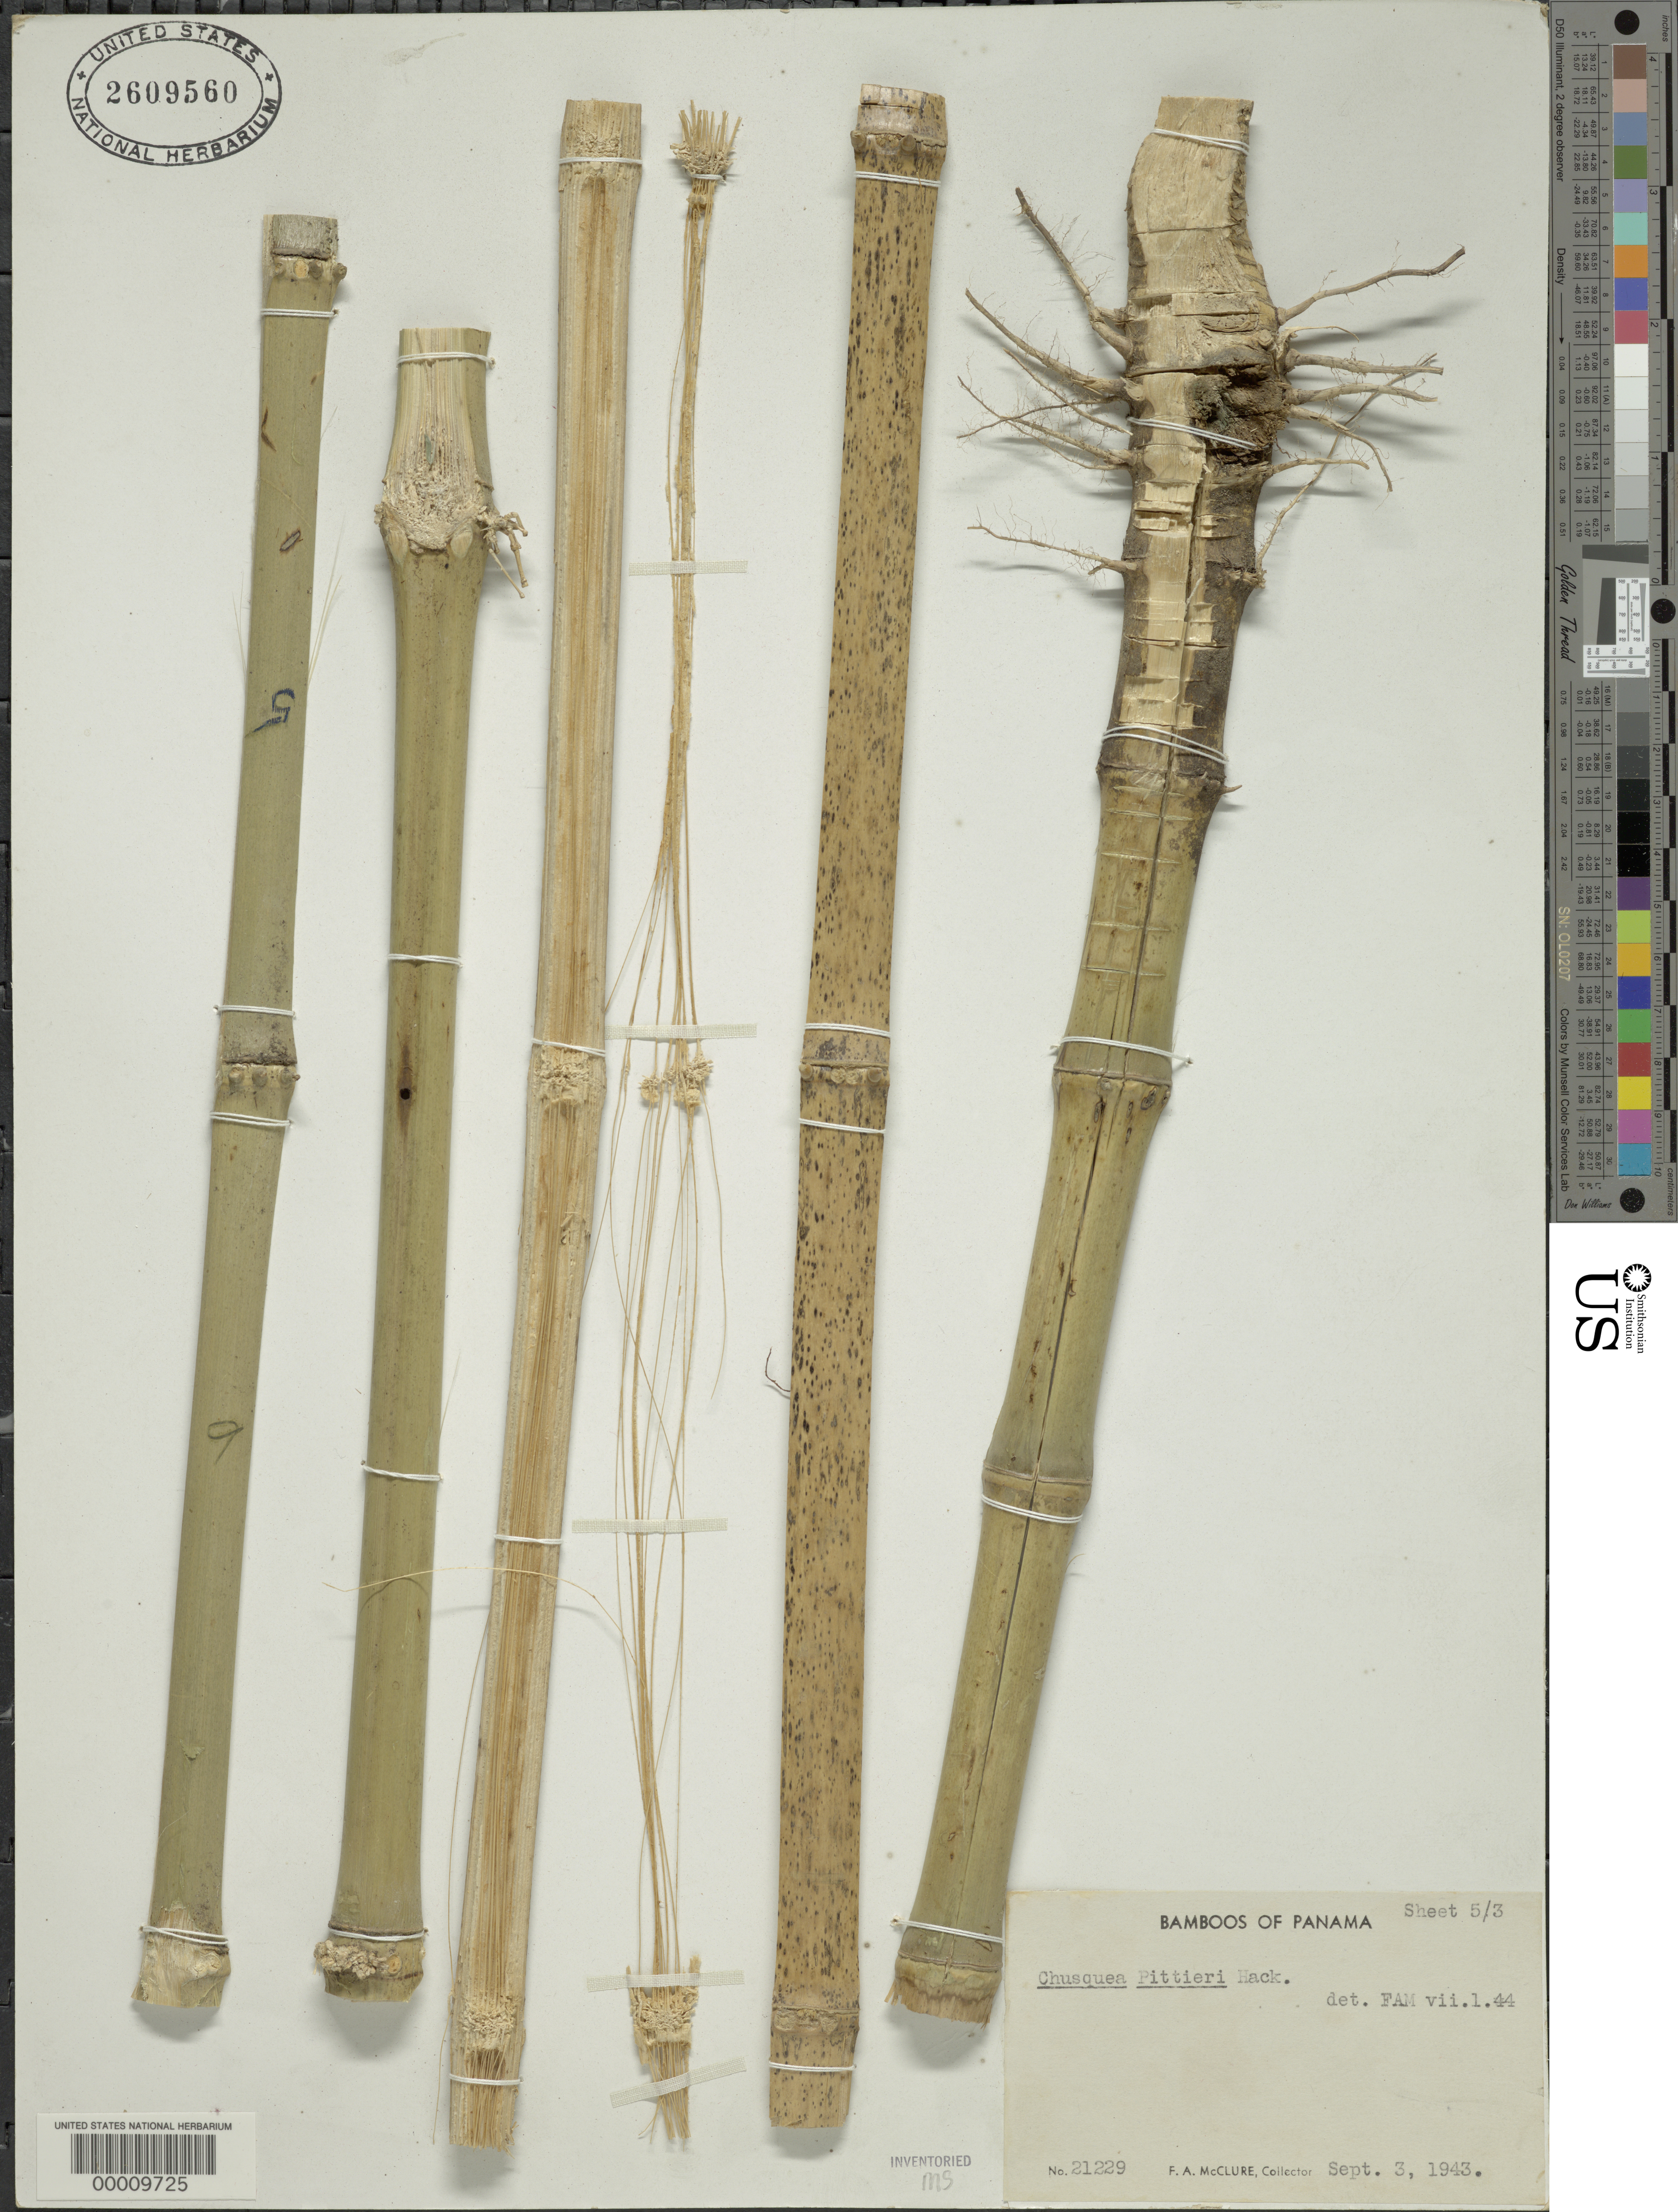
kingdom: Plantae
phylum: Tracheophyta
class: Liliopsida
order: Poales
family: Poaceae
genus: Chusquea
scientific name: Chusquea pittieri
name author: Hack.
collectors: F. A. McClure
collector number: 21229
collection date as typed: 03 Sep 1943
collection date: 1943-09-03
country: Panama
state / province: Chiriquí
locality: Bambito, Potrero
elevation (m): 1524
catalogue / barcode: US 2609560